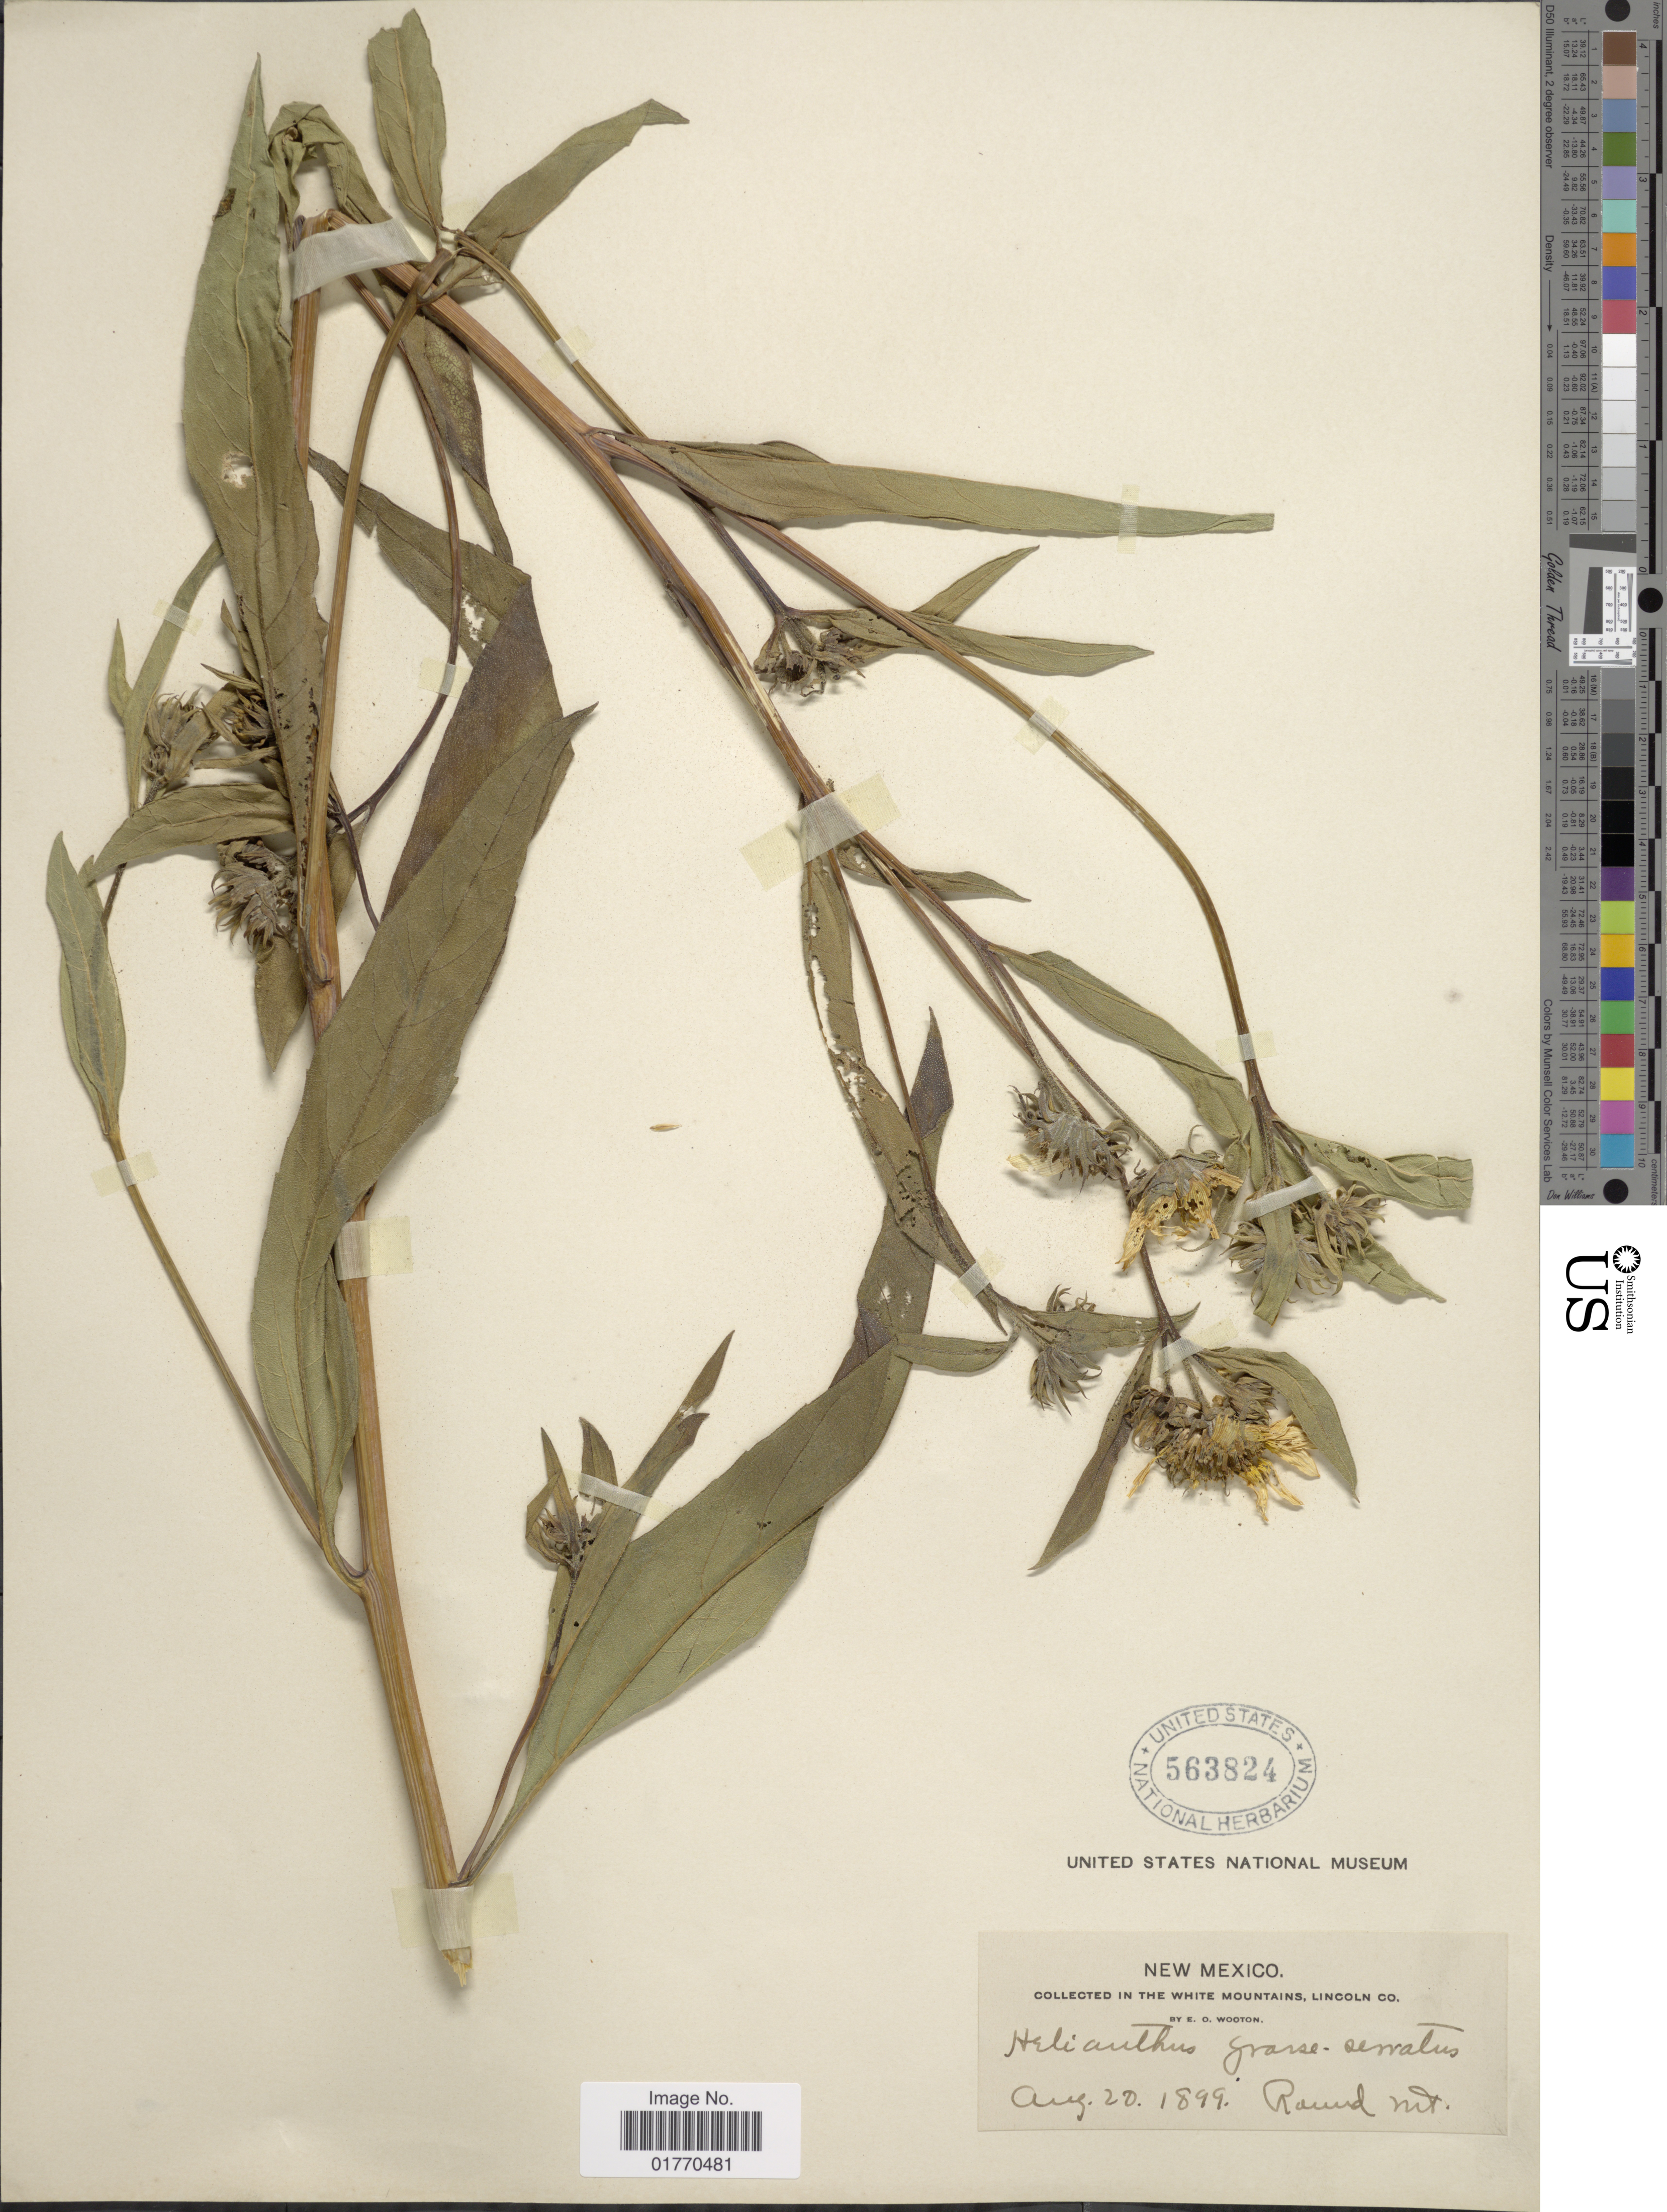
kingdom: Plantae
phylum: Tracheophyta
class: Magnoliopsida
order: Asterales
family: Asteraceae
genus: Helianthus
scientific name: Helianthus grosseserratus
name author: M. Martens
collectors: E. O. Wooton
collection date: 1899-08-20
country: United States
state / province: New Mexico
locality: The White Mountains, Lincoln Co., Round Mt.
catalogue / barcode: US 563824